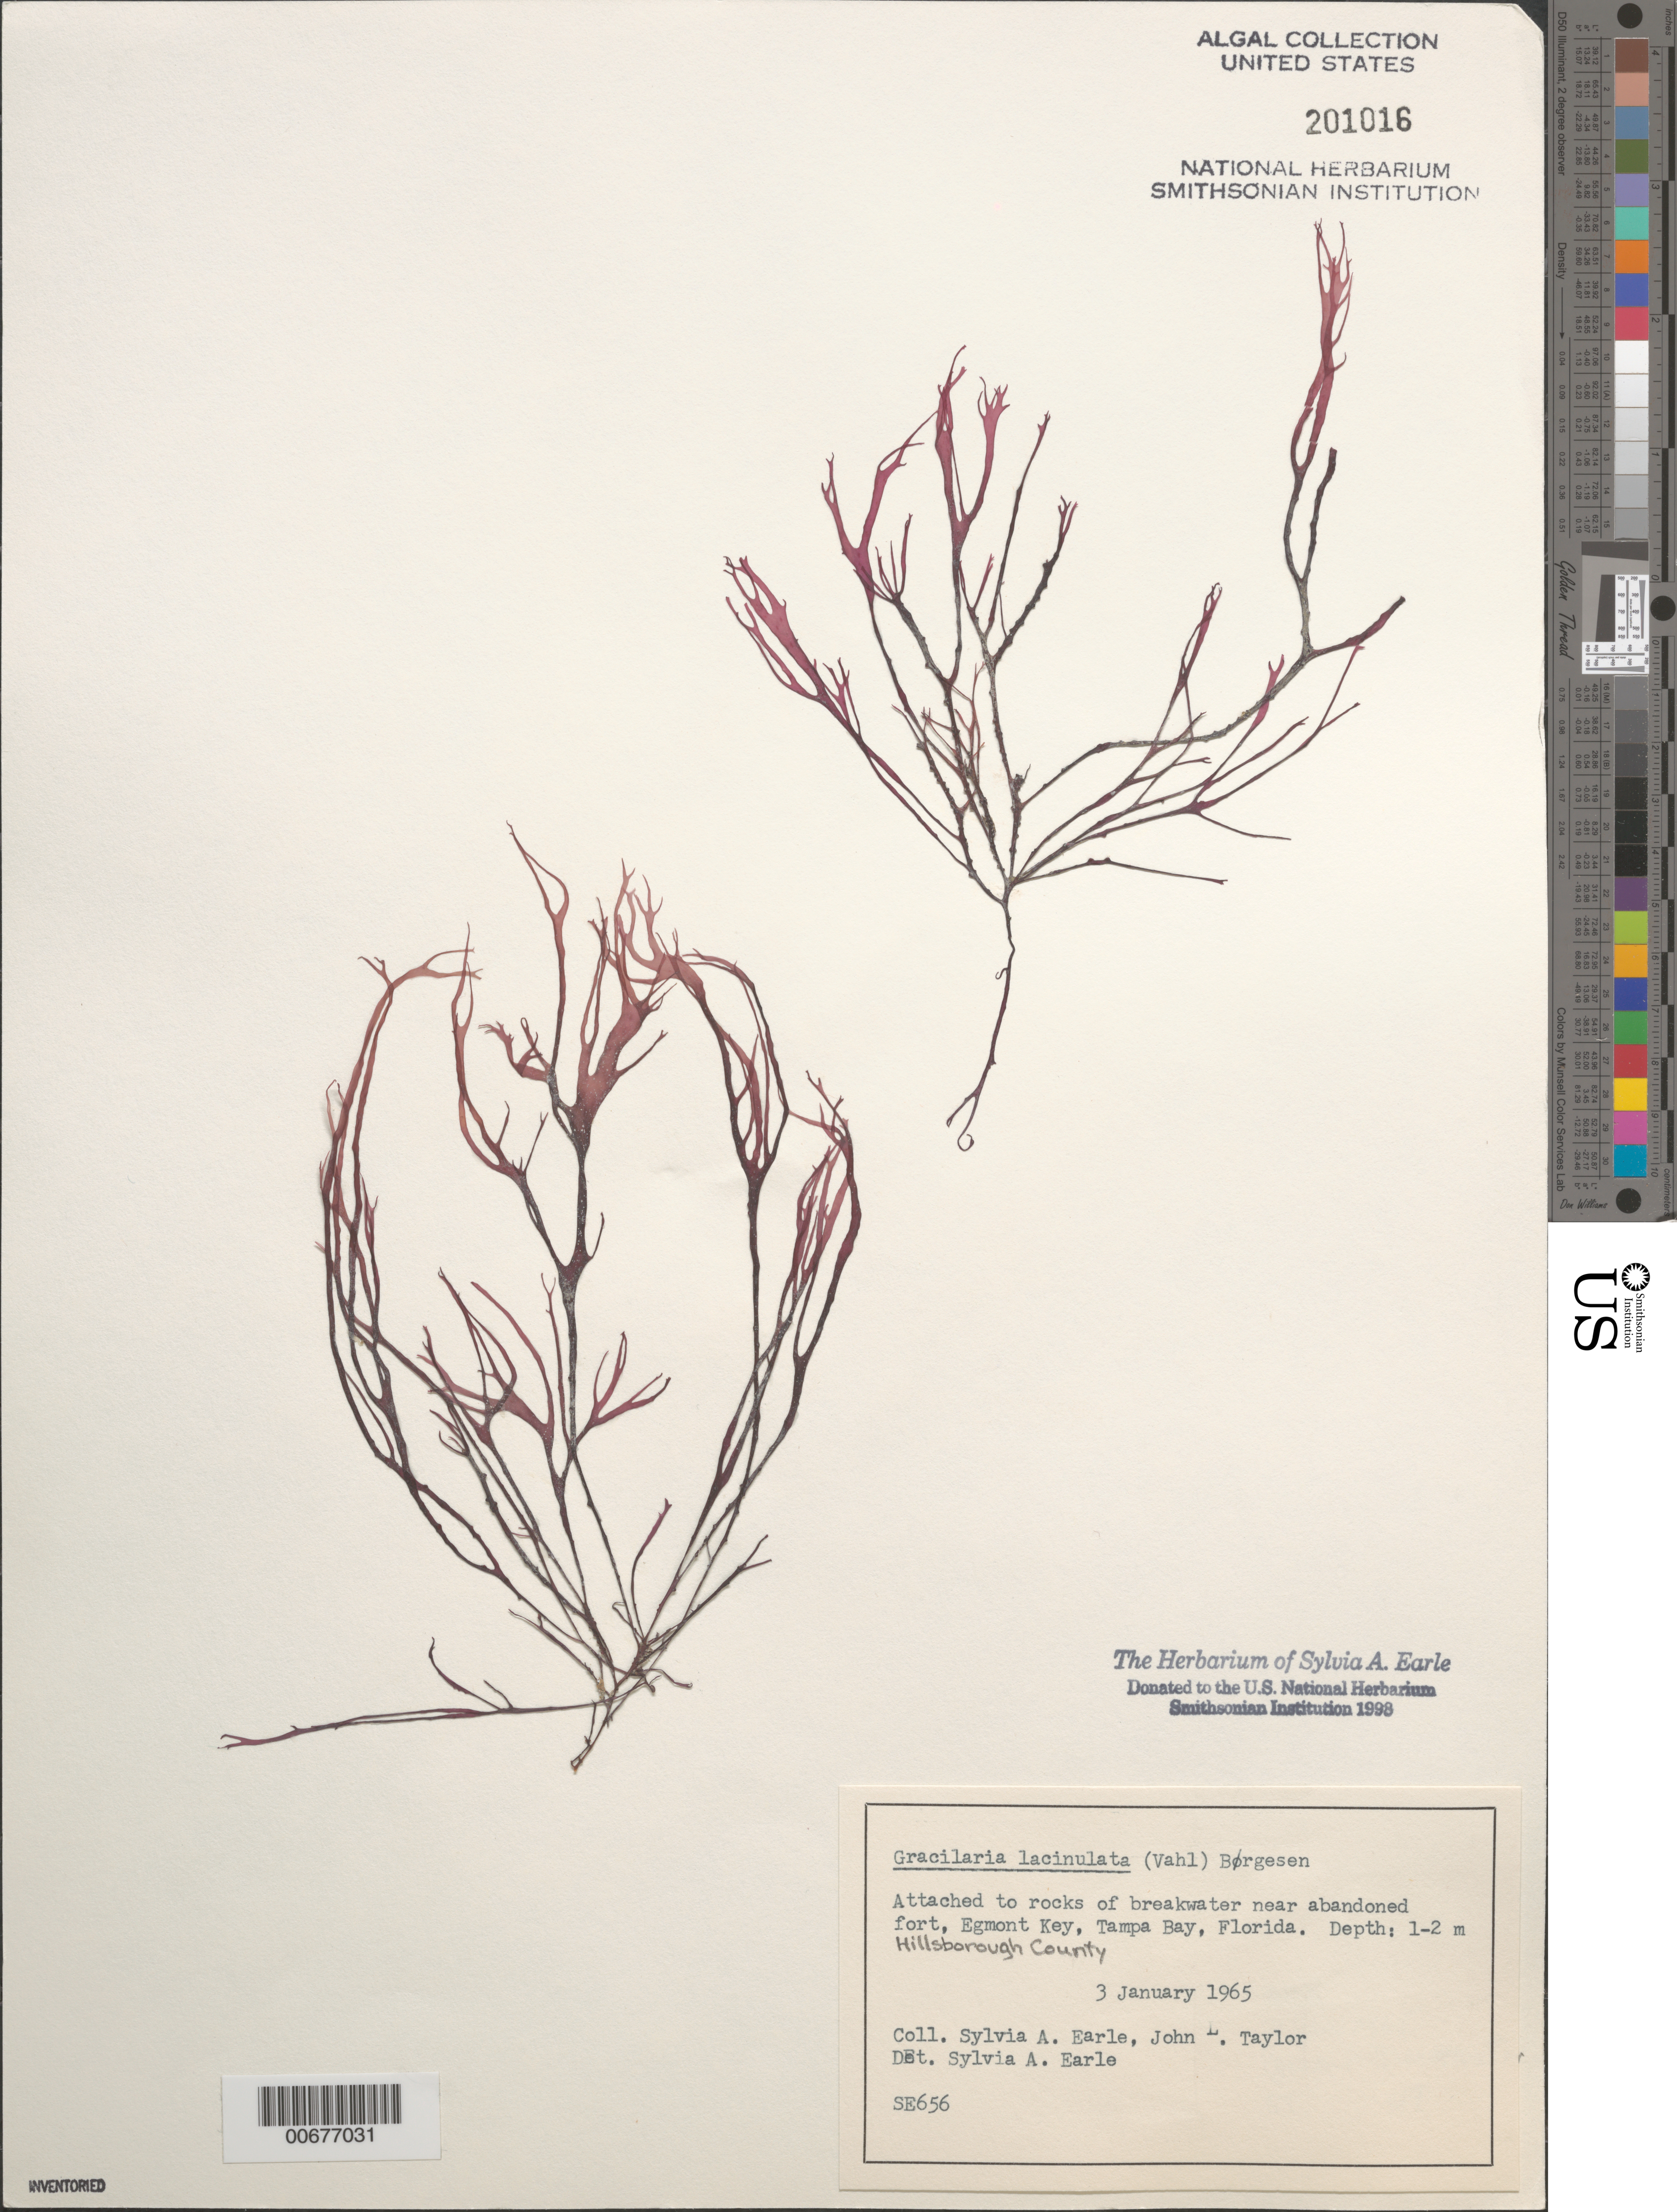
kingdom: Plantae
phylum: Rhodophyta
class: Florideophyceae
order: Gracilariales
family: Gracilariaceae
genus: Gracilaria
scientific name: Gracilaria isabellana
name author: Gurgel et al. in I.A. Abbott & McDermid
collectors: S. A. Earle & J. L. Taylor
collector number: SE 656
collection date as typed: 03 Jan 1965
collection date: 1965-01-03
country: United States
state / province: Florida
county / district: Hillsborough County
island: Egmont Key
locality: Tampa Bay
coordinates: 27 34.86'N, 82 45.9'W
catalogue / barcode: US 201016